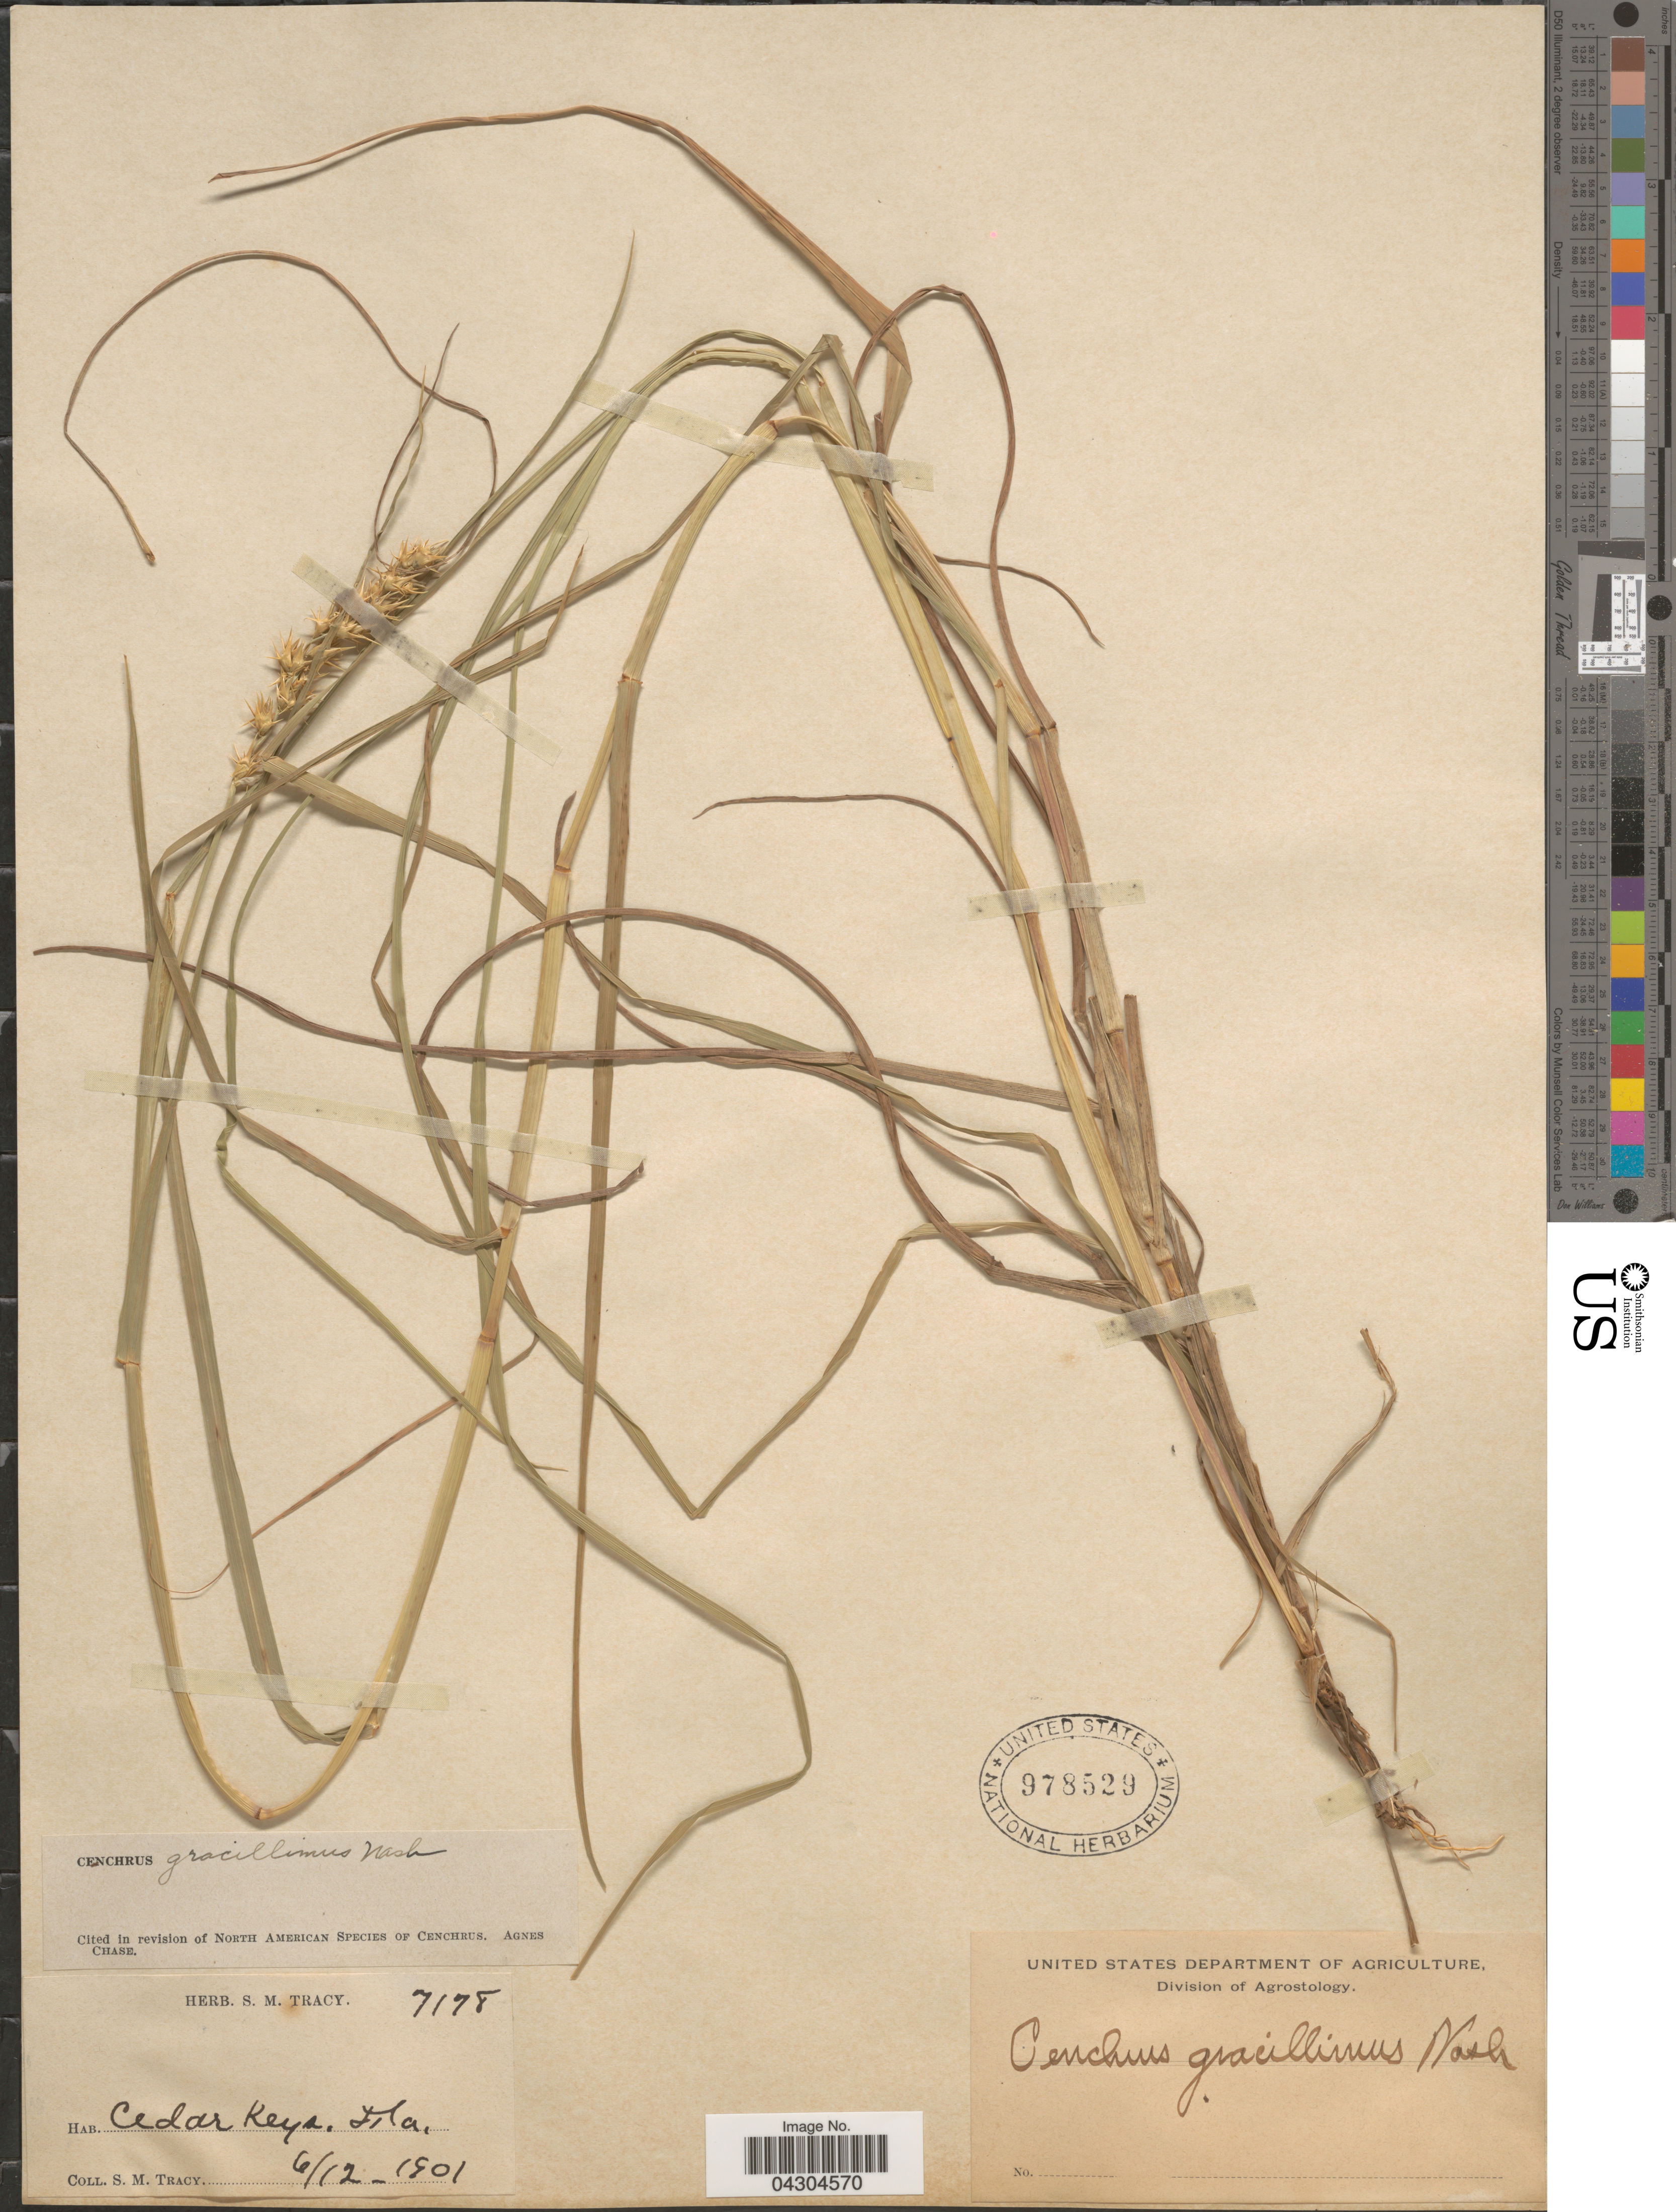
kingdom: Plantae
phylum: Tracheophyta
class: Liliopsida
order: Poales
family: Poaceae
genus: Cenchrus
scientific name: Cenchrus gracillimus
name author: Nash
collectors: S. M. Tracy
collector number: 7178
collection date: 1901-06-12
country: United States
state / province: Florida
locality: Cedar Keys.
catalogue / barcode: US 978529